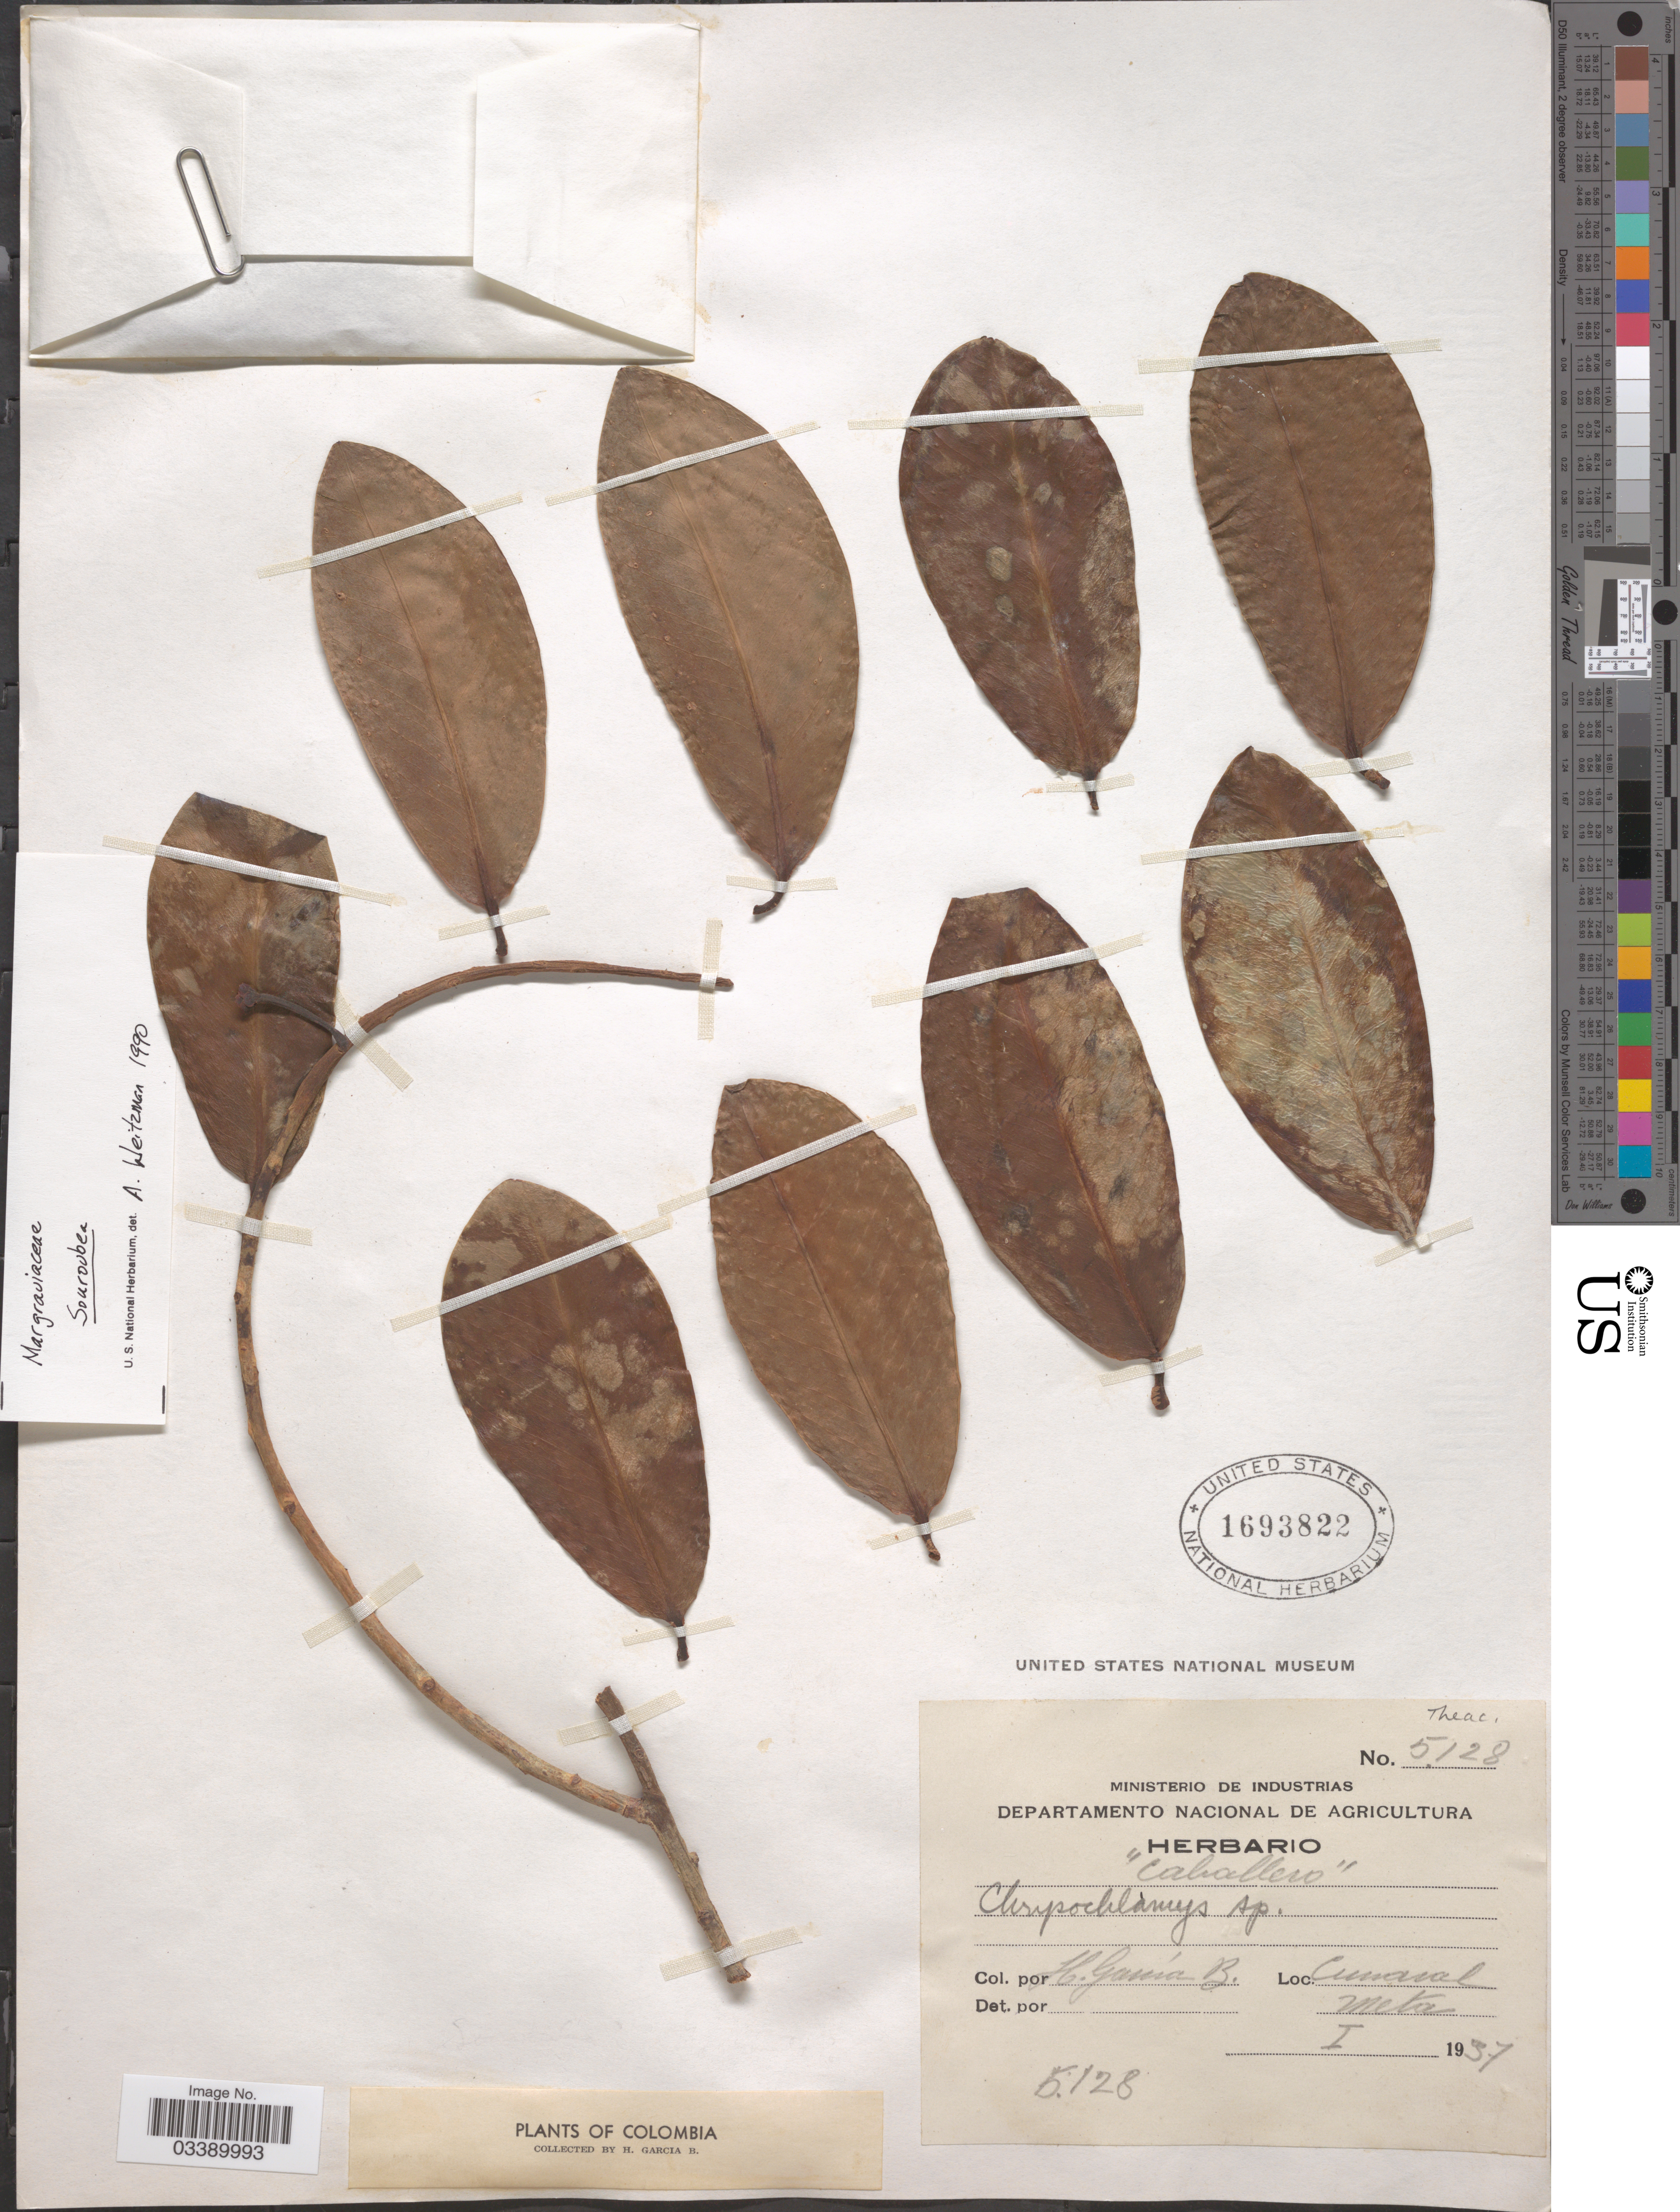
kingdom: Plantae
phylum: Tracheophyta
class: Magnoliopsida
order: Ericales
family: Marcgraviaceae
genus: Souroubea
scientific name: Souroubea sp.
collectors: H. García B.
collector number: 5128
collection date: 1937-01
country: Colombia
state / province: Meta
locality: Cumaral.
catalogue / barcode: US 1693822